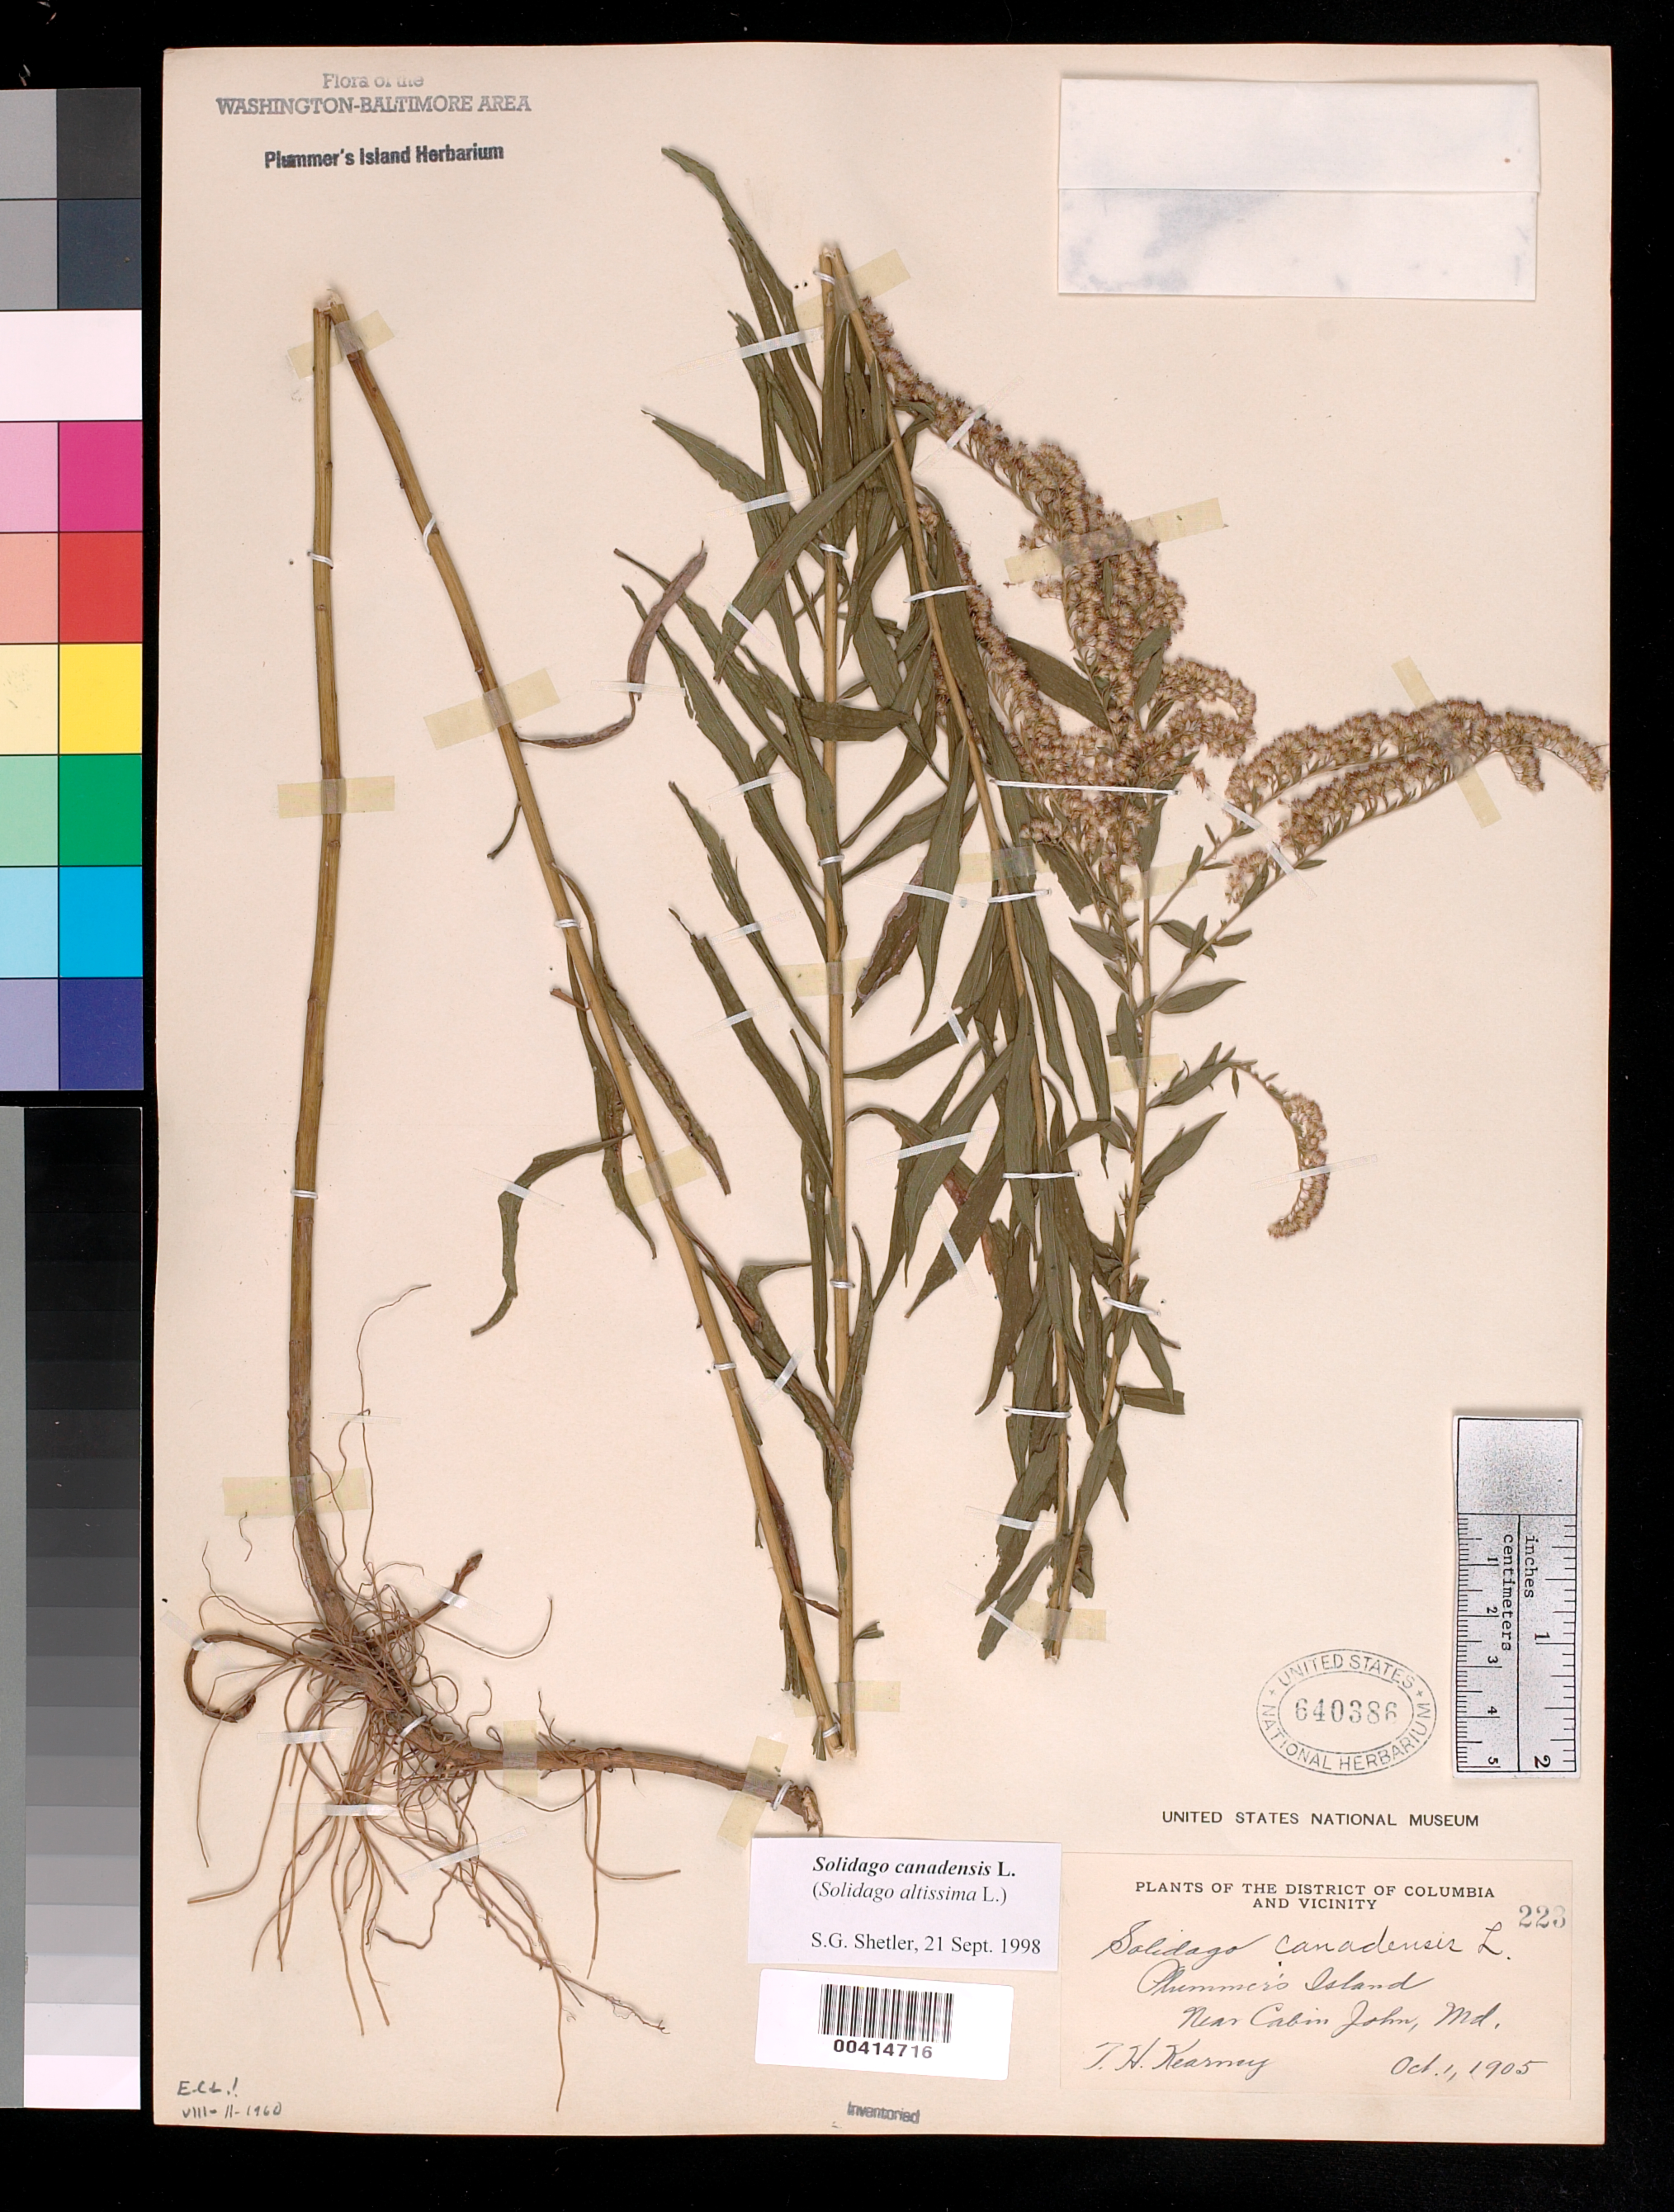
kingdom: Plantae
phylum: Tracheophyta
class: Magnoliopsida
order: Asterales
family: Asteraceae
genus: Solidago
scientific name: Solidago canadensis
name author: L.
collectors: T. H. Kearney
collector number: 223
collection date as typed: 01 Oct 1905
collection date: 1905-10-01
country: United States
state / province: Maryland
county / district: Montgomery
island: Plummers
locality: Plummer's Island Plummers Island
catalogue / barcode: US 640386